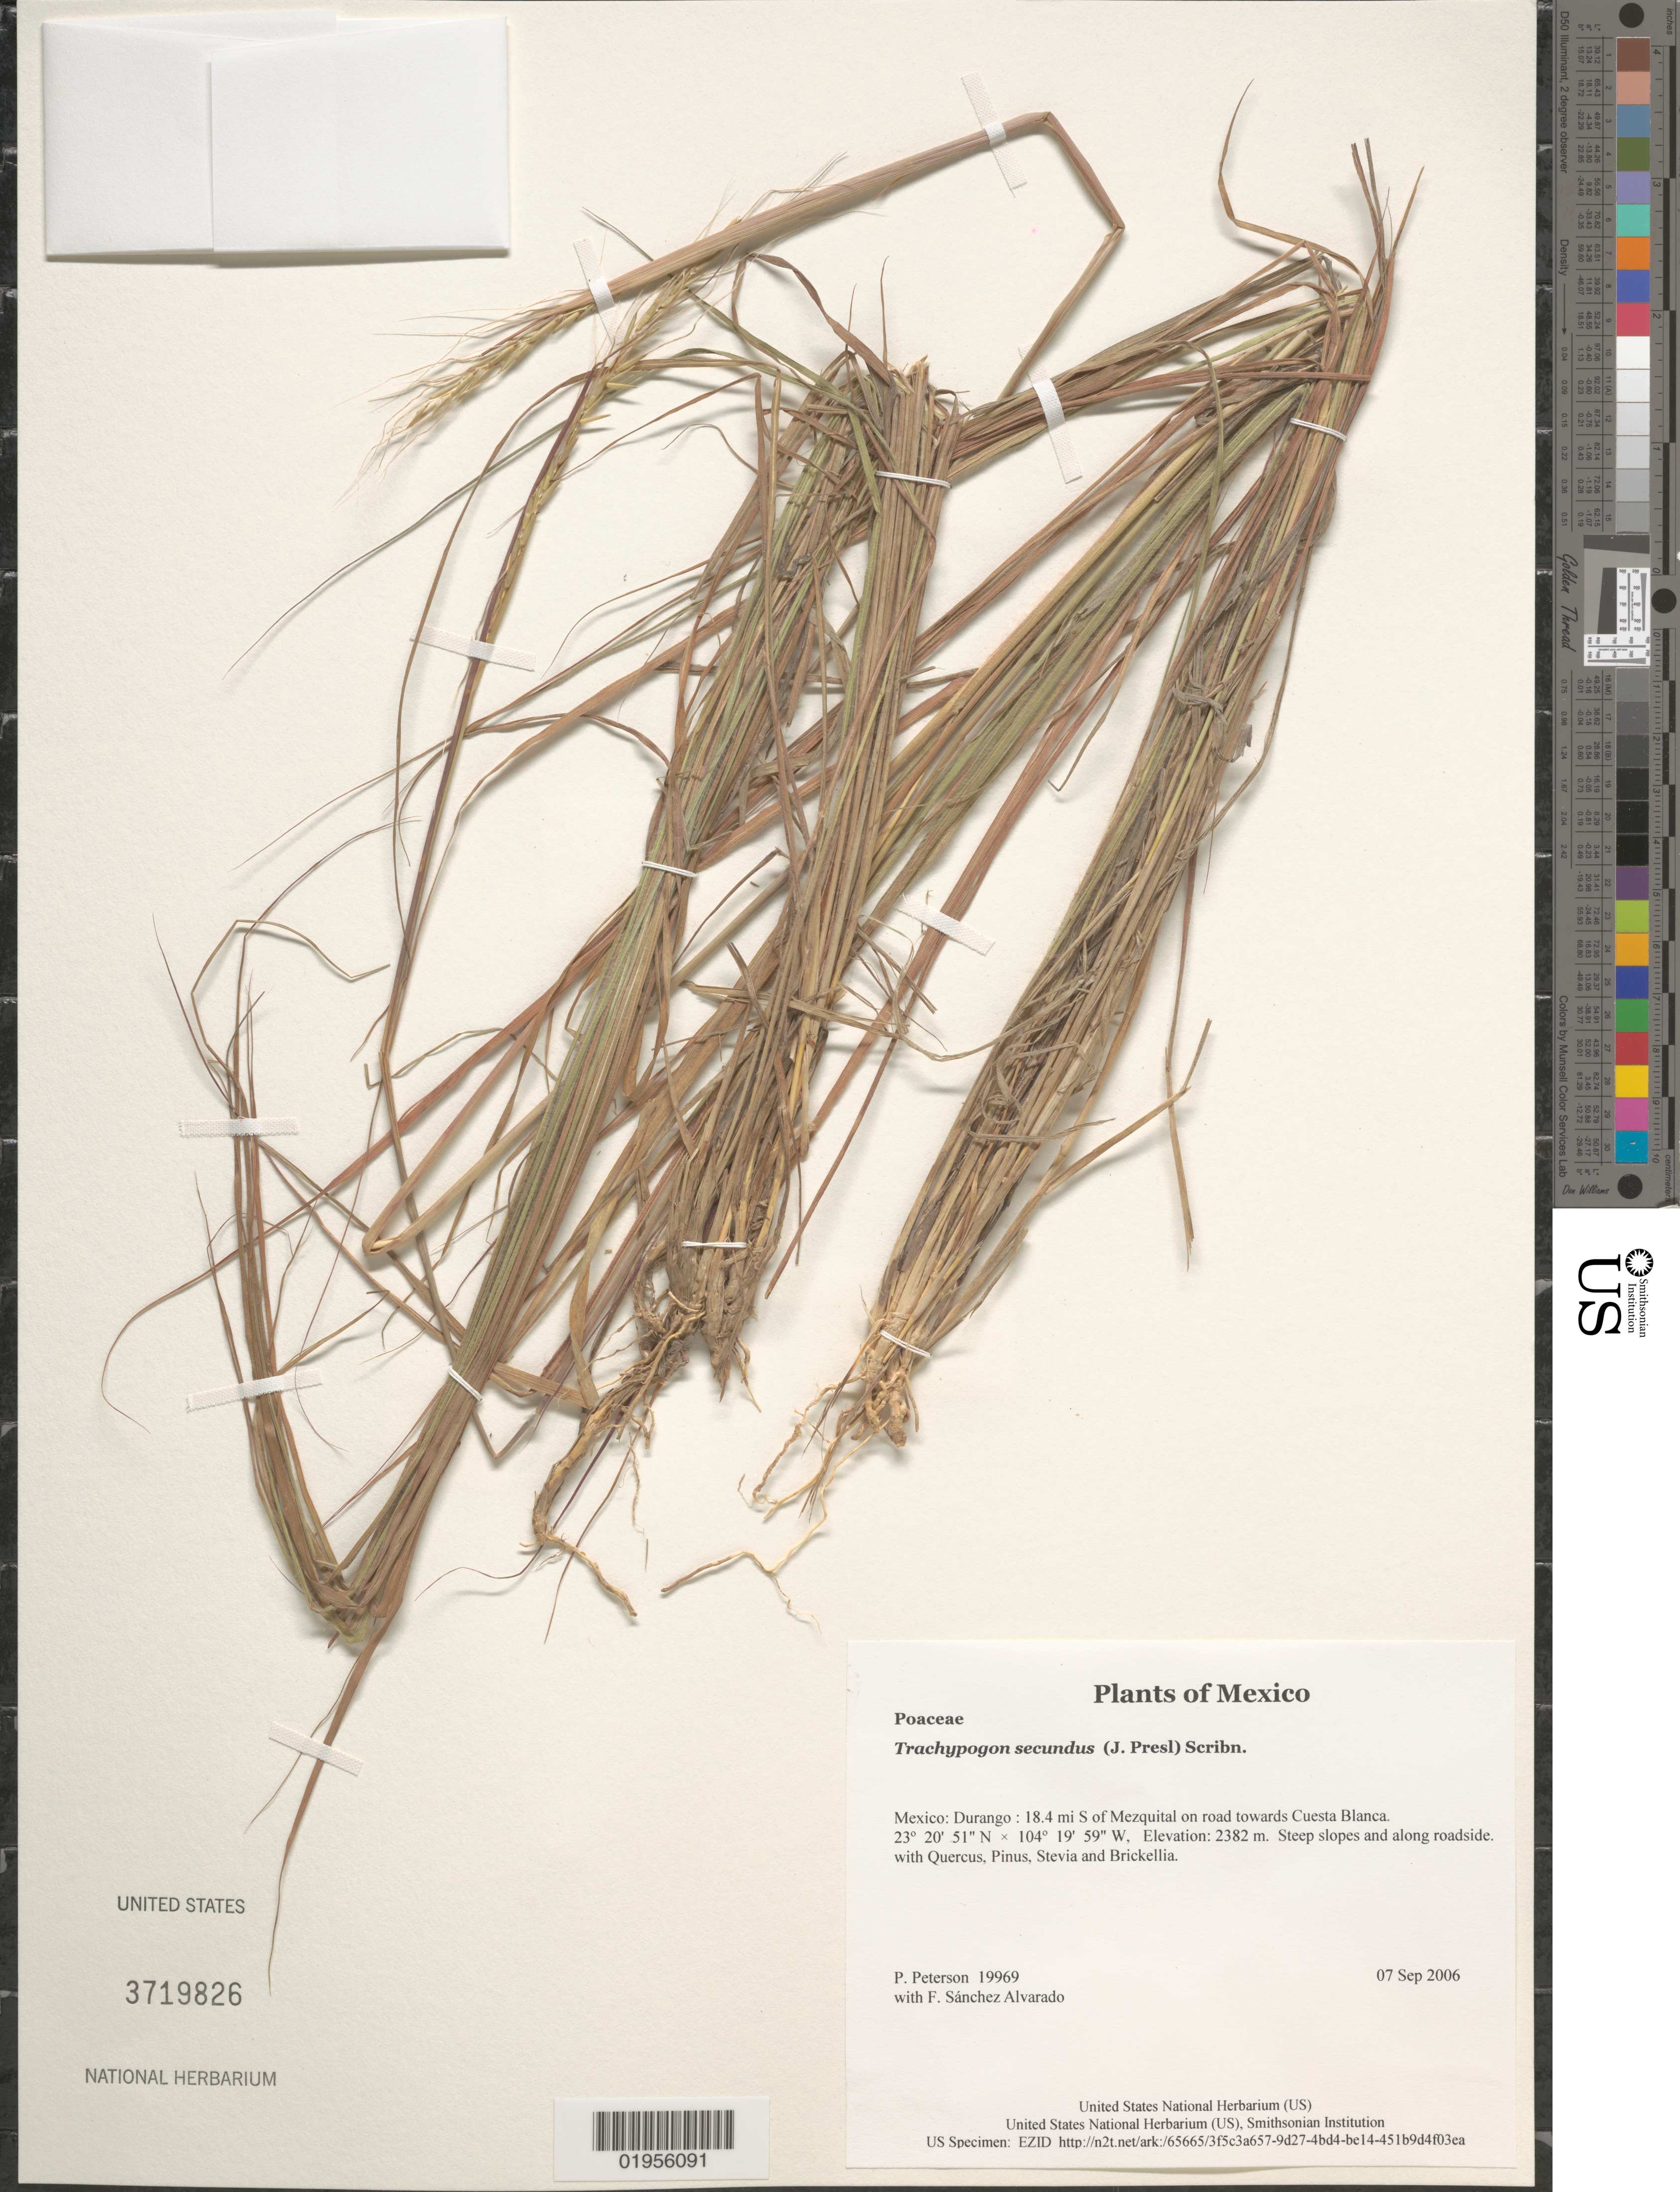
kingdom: Plantae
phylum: Tracheophyta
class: Liliopsida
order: Poales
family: Poaceae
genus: Trachypogon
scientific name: Trachypogon secundus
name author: (J. Presl) Scribn.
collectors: P. M. Peterson & F. Sánchez Alvarado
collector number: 19969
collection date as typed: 07 Sep 2006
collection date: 2006-09-07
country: Mexico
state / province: Durango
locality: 18.4 mi S of Mezquital on road towards Cuesta Blanca.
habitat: Steep slopes and along roadside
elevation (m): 2382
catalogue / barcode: US 3719826